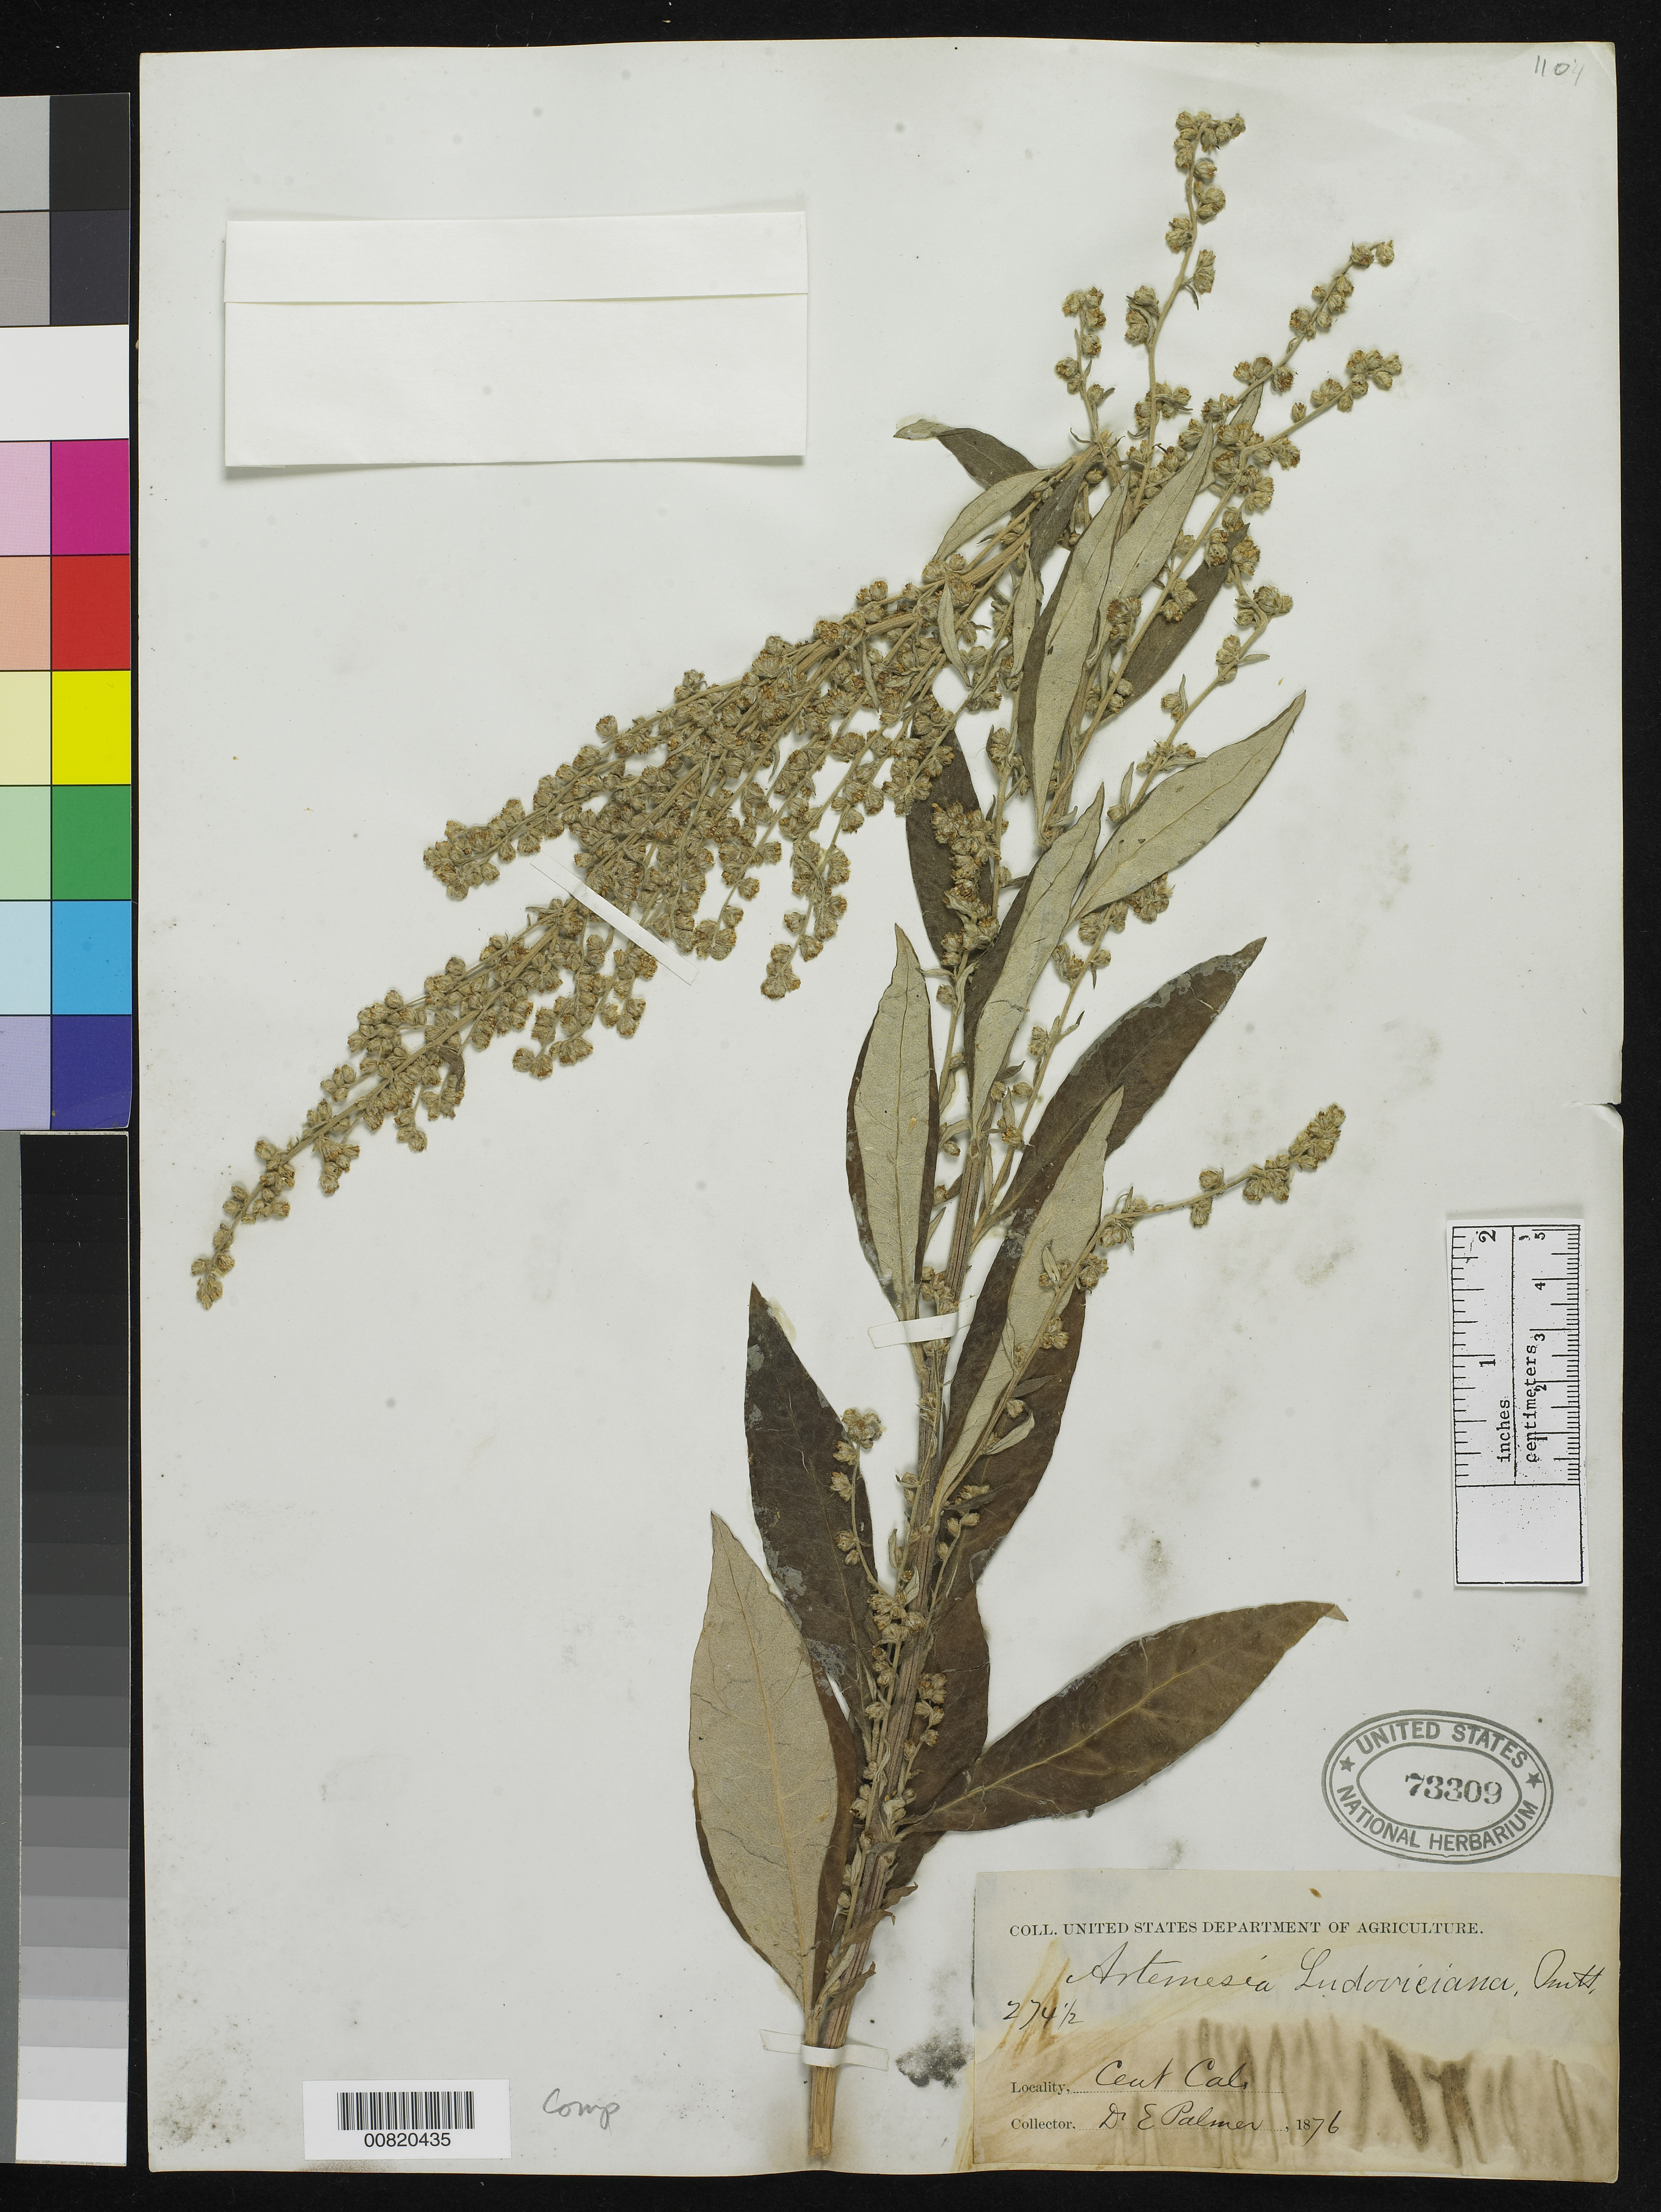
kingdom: Plantae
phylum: Tracheophyta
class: Magnoliopsida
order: Asterales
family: Asteraceae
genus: Artemisia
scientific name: Artemisia ludoviciana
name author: Nutt.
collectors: E. Palmer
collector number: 274½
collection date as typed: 1876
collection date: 1876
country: United States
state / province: California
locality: Central California.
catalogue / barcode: US 73309